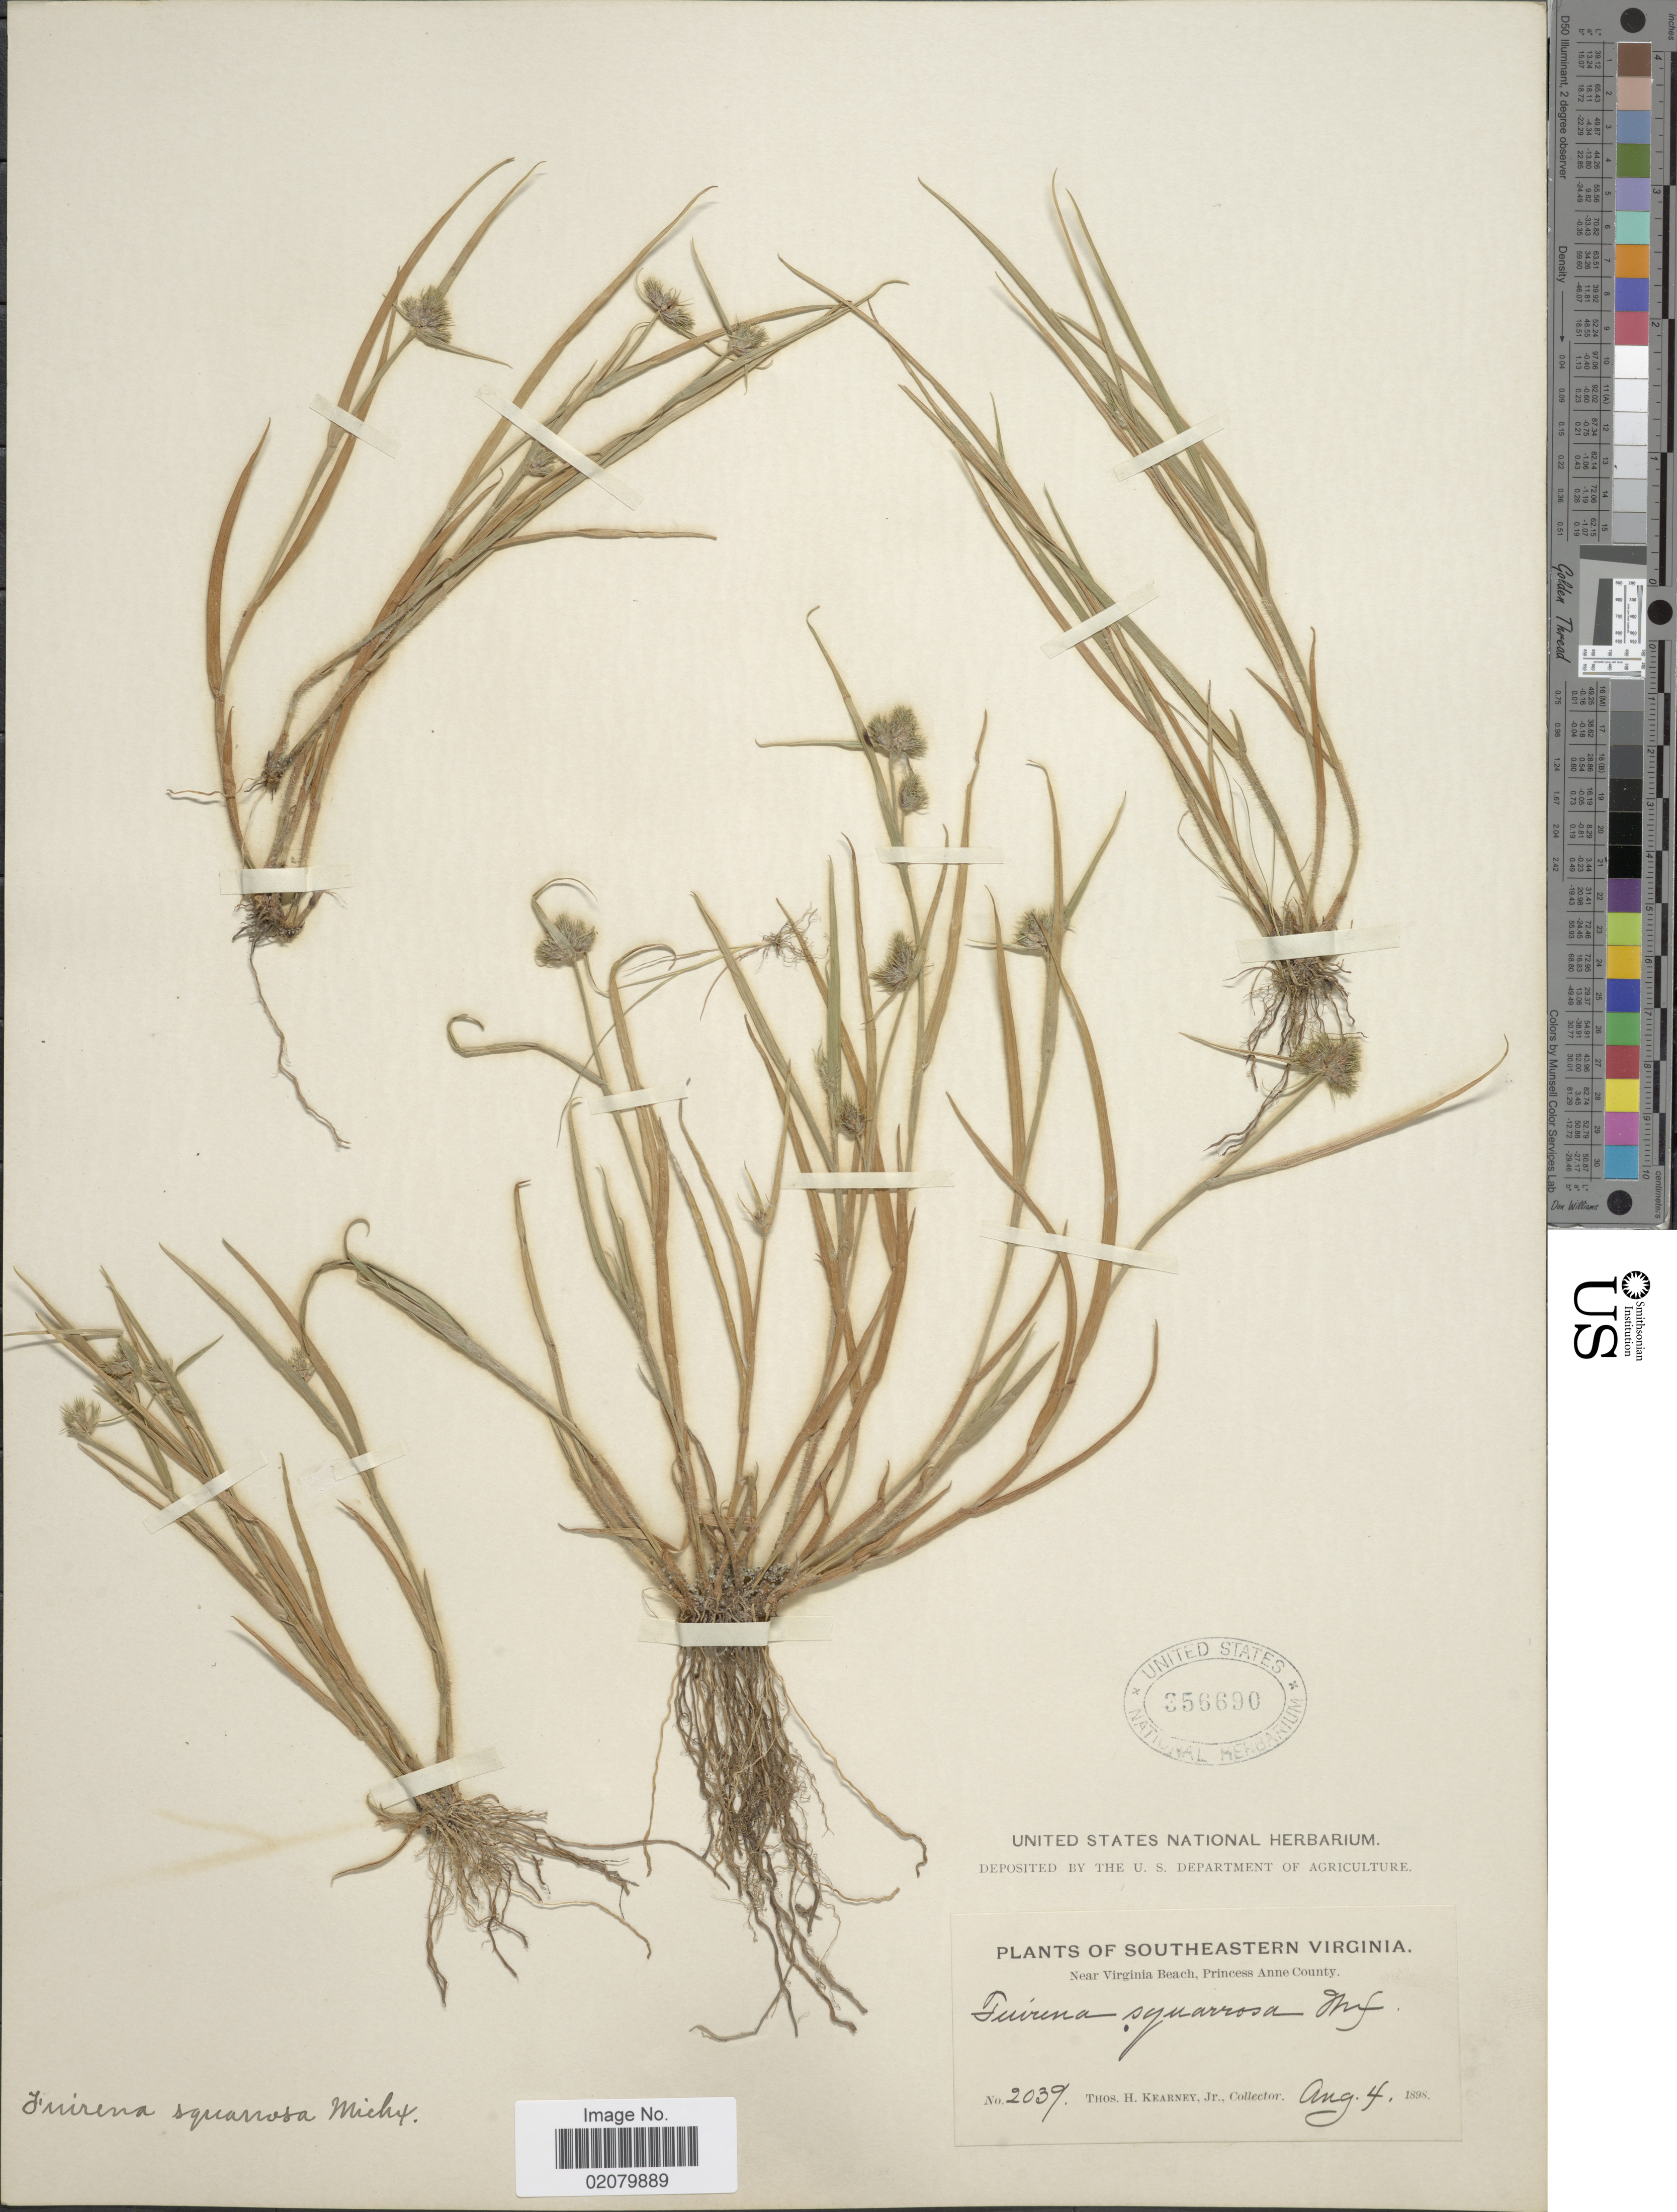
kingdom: Plantae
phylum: Tracheophyta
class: Liliopsida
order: Poales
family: Cyperaceae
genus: Fuirena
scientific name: Fuirena squarrosa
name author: Michx.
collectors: T. H. Kearney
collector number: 2039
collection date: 1898-08-04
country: United States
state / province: Virginia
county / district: City of Virginia Beach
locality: Southeastern Virginia, Near Virginia Beach, Princess Anne (=historic county name) County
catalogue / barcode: US 356690